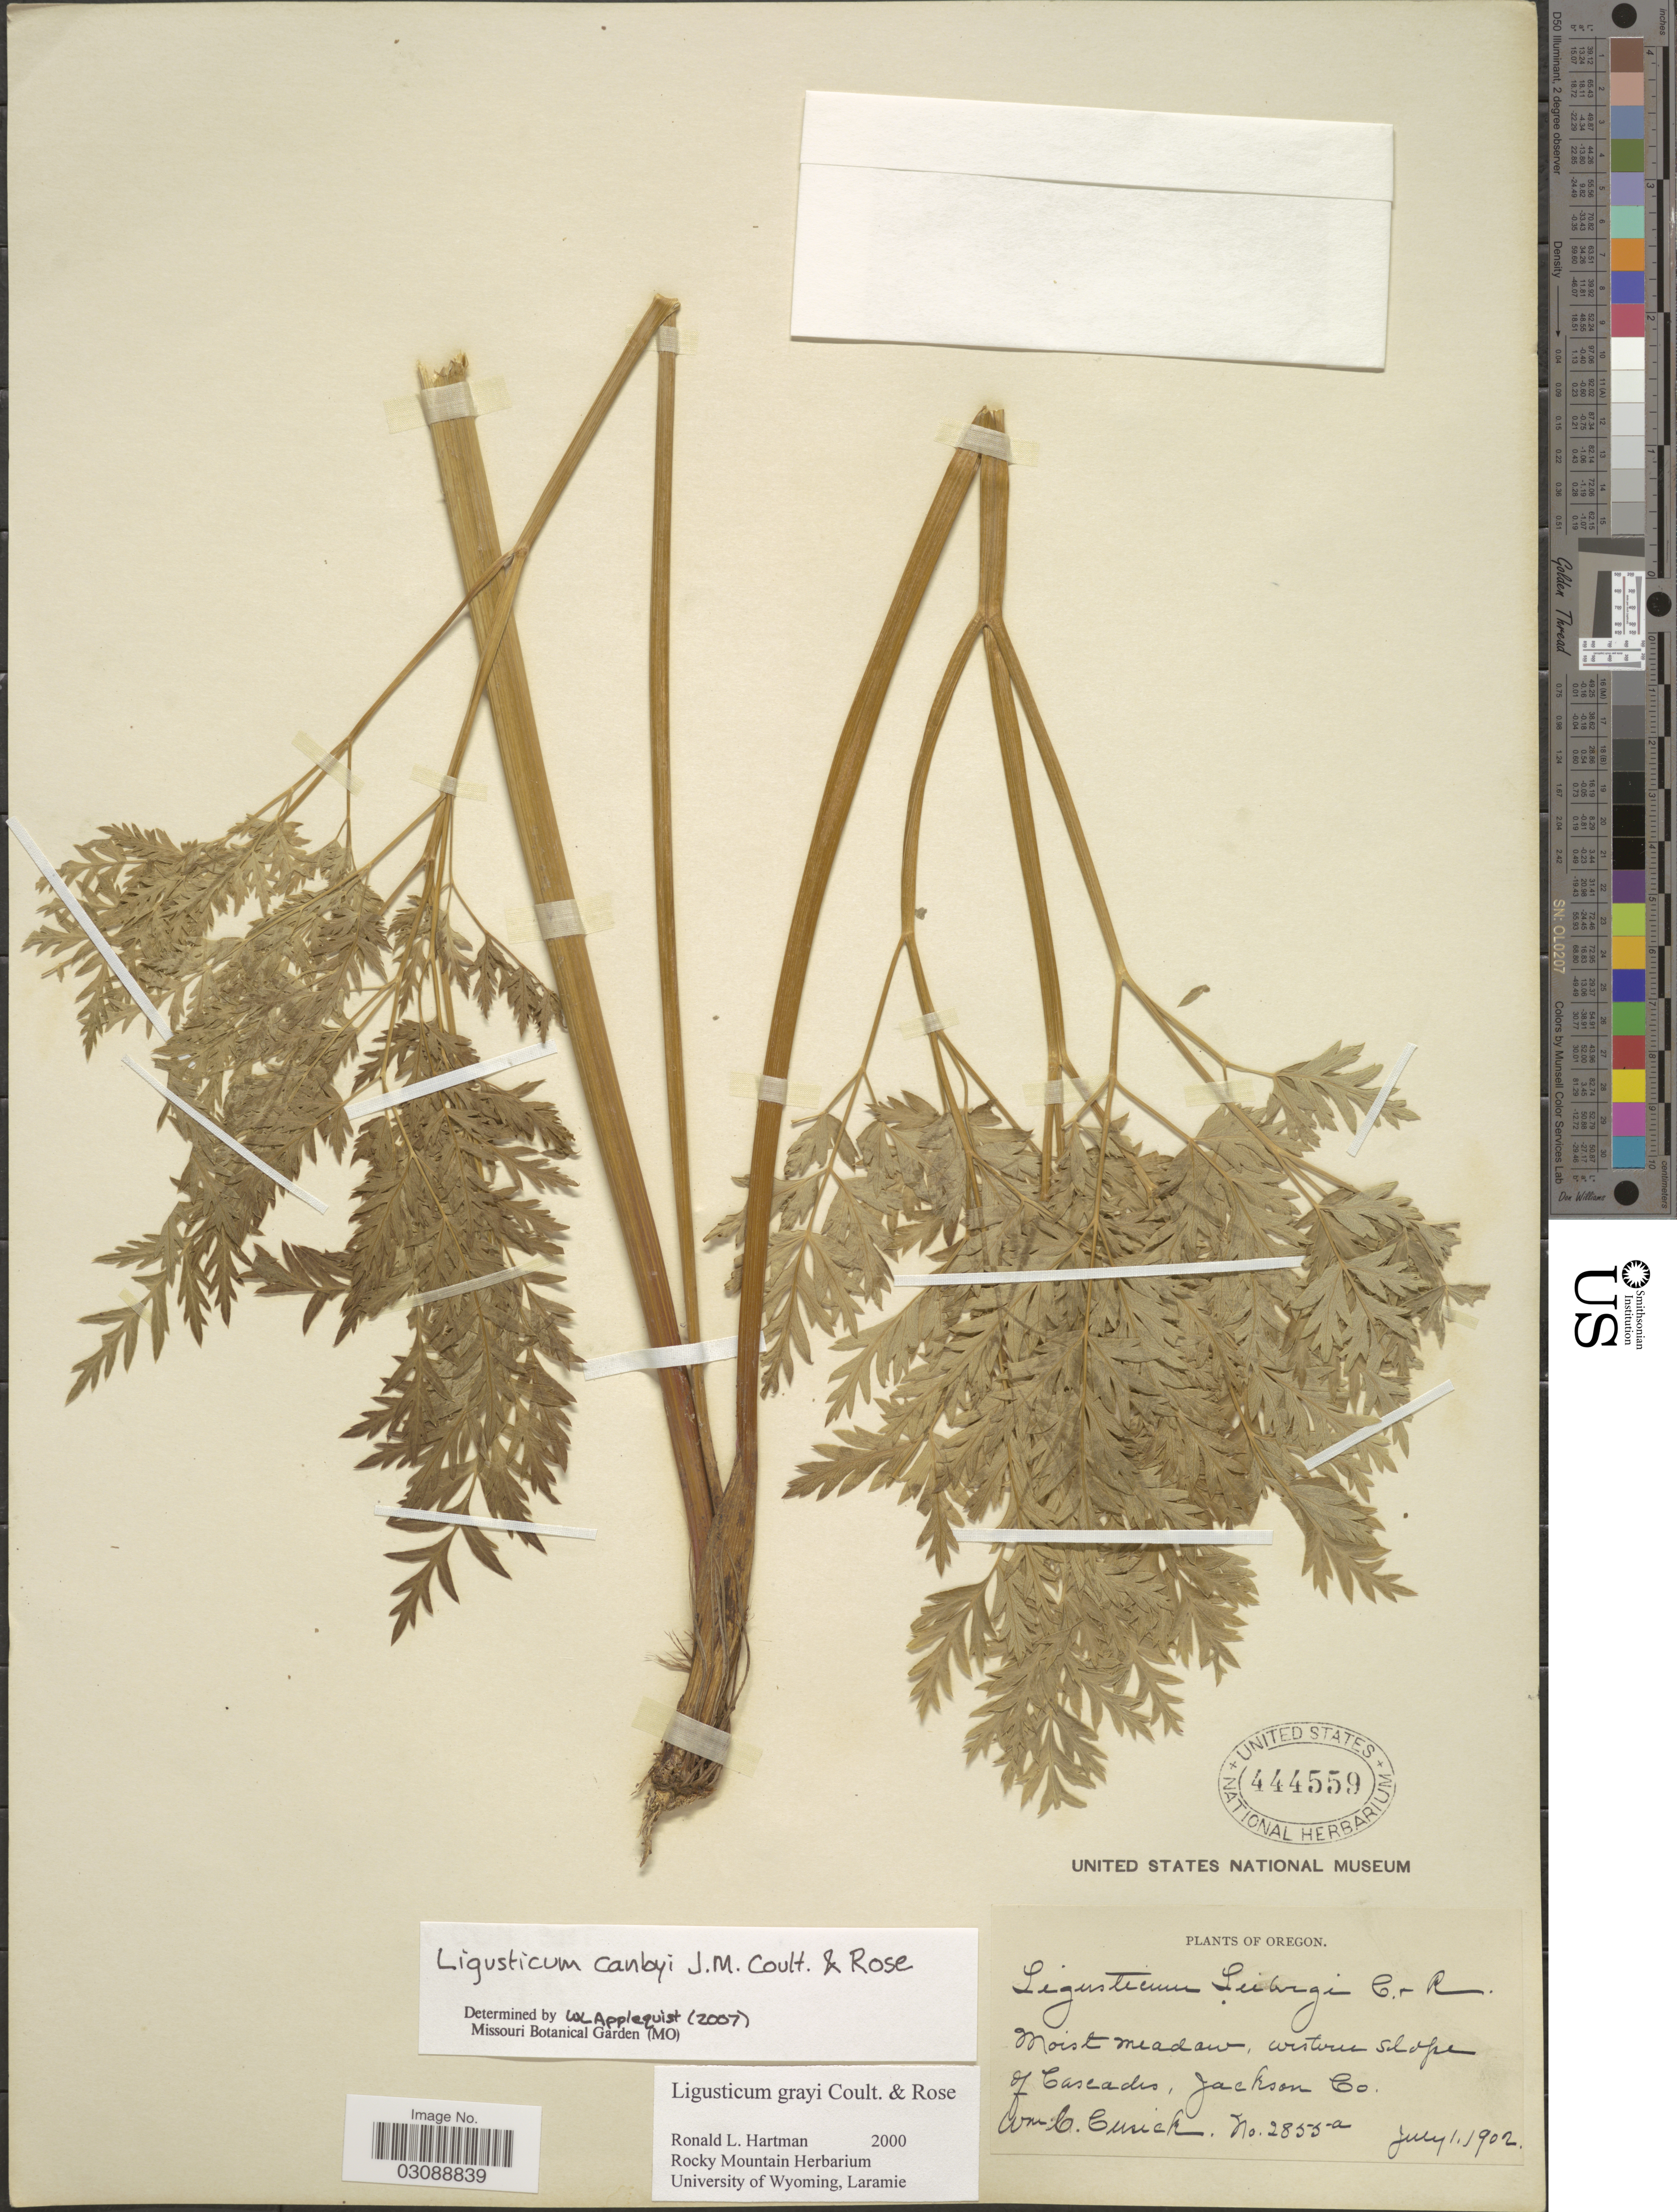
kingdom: Plantae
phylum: Tracheophyta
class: Magnoliopsida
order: Apiales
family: Apiaceae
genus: Ligusticum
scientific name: Ligusticum canbyi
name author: J.M. Coult. & Rose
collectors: W. C. Cusick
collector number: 2855 a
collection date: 1902-07-01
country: United States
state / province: Oregon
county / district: Jackson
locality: Western slope of Cascades, Jackson Co.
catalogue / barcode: US 444559